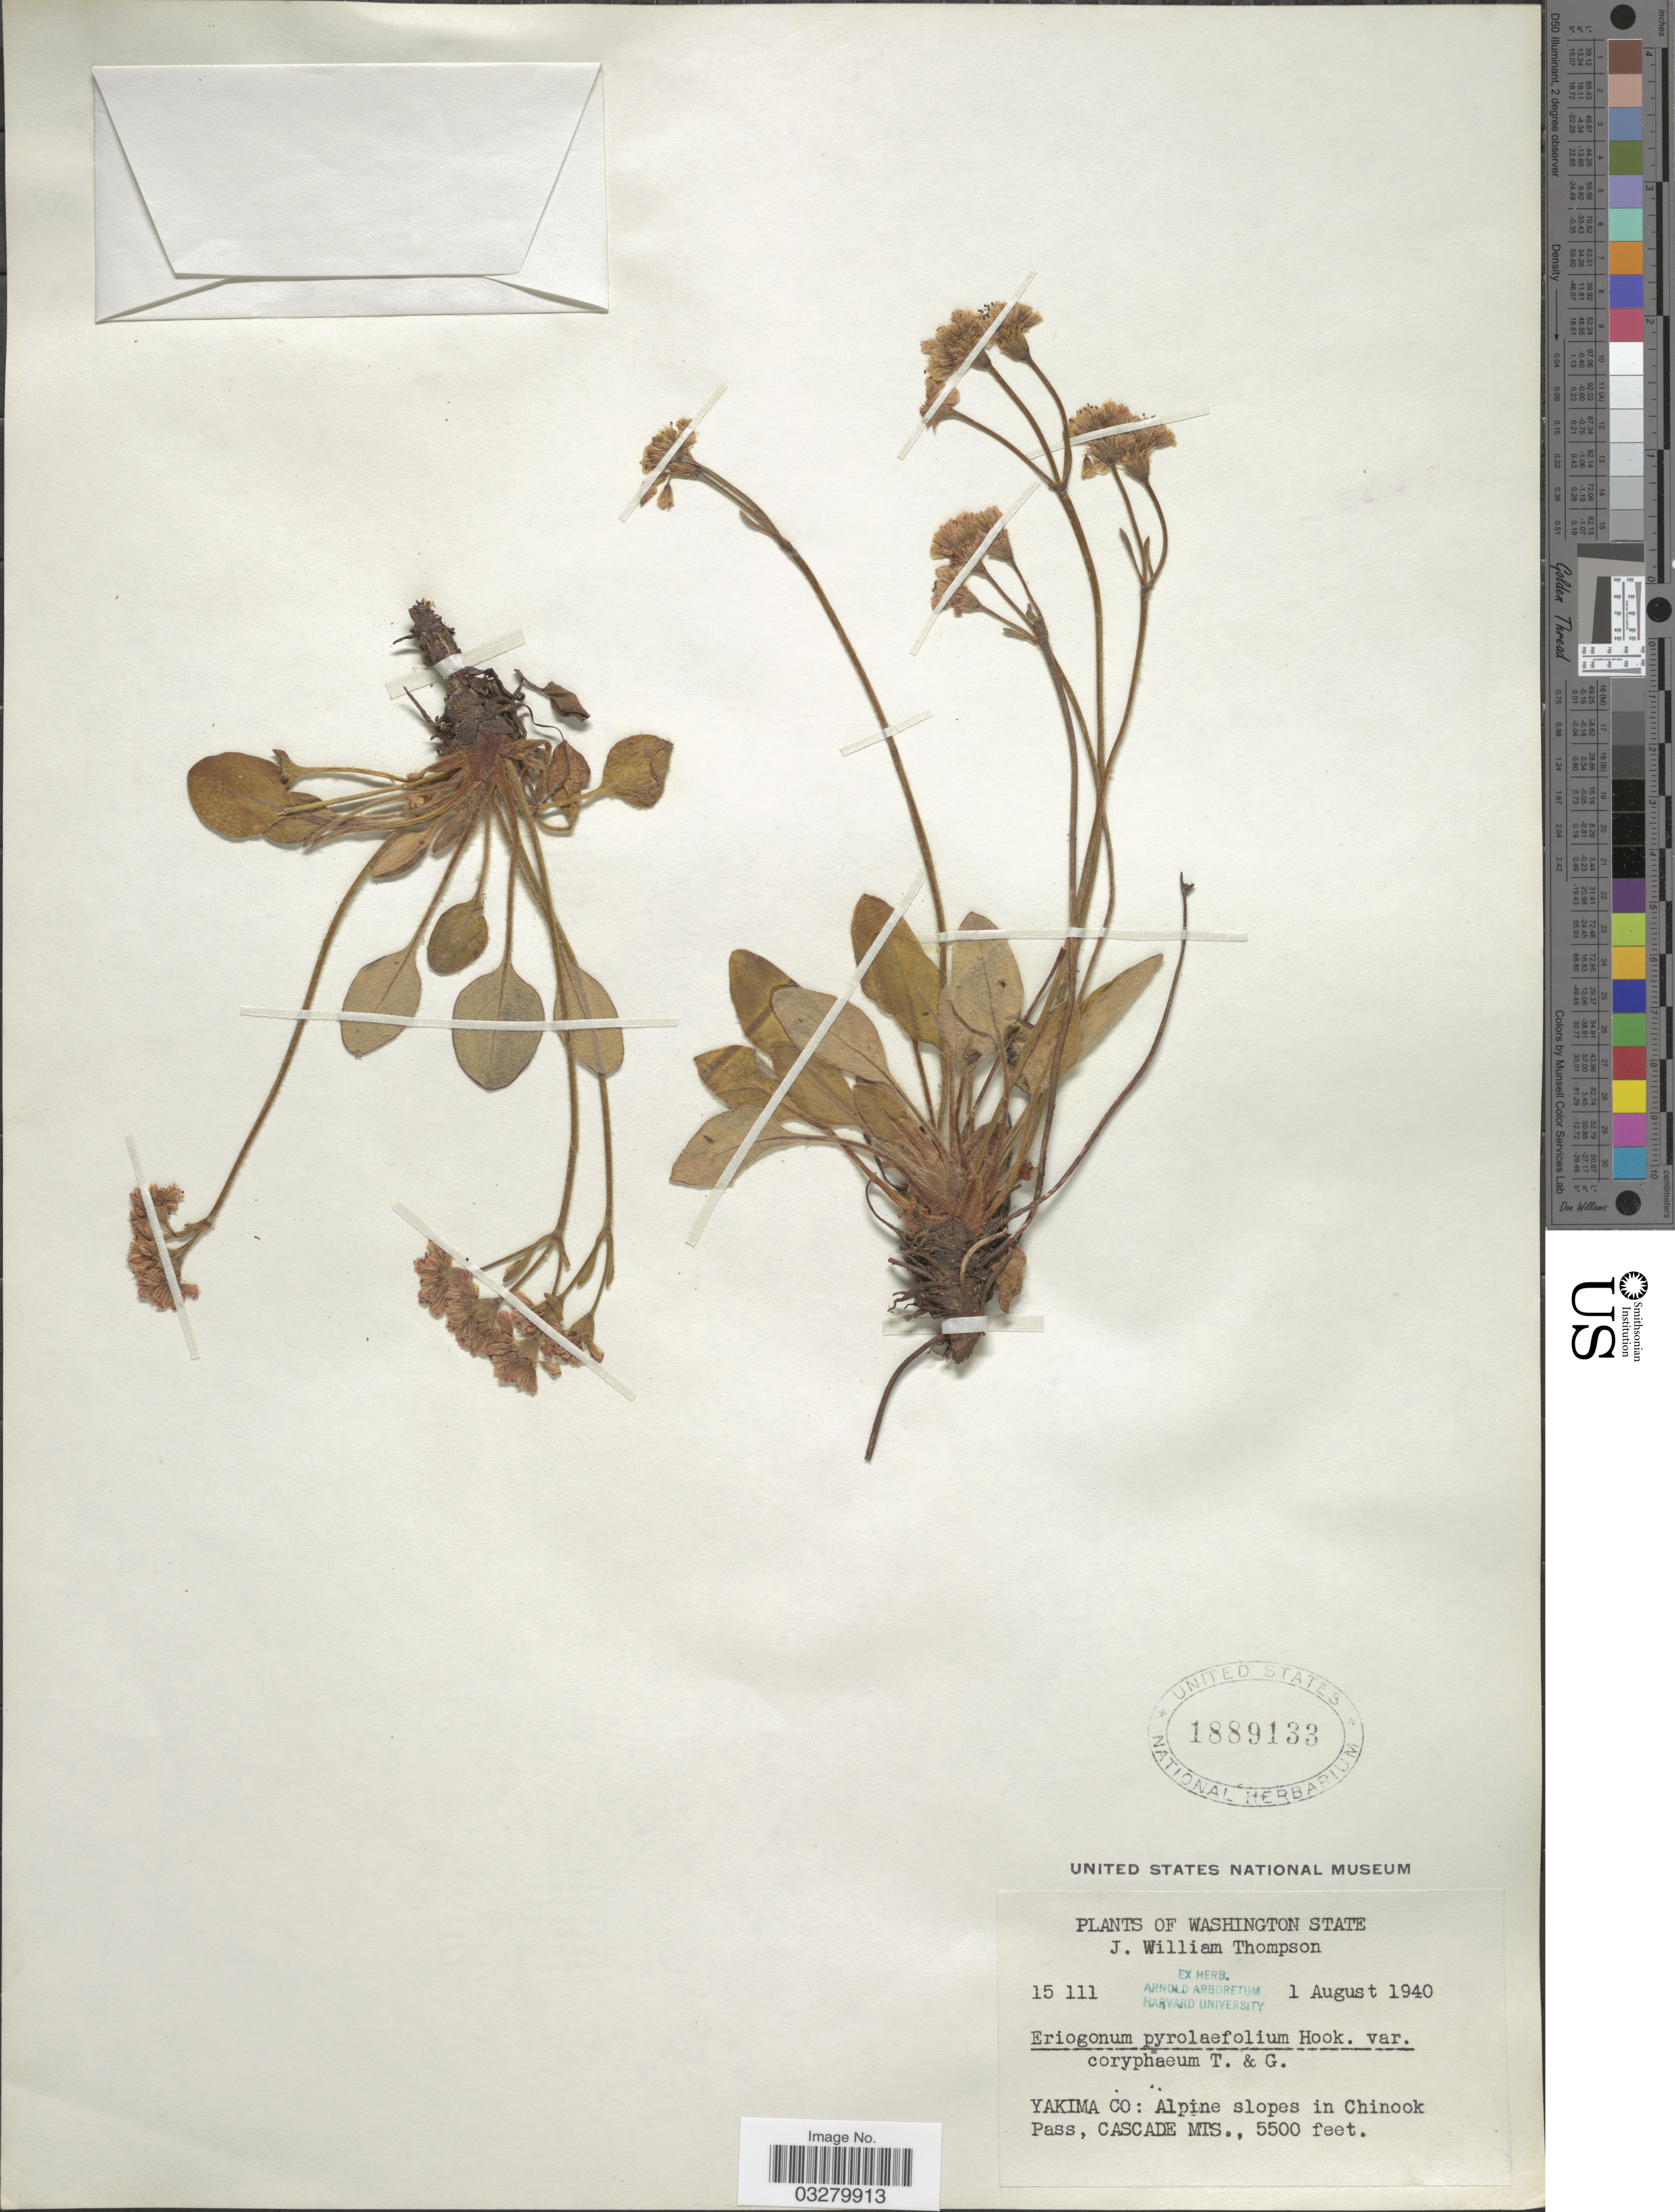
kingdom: Plantae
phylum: Tracheophyta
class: Magnoliopsida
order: Caryophyllales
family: Polygonaceae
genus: Eriogonum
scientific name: Eriogonum pyrolifolium var. coryphaeum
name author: Torr. & A. Gray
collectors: J. W. Thompson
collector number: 15111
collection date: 1940-08-01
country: United States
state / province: Washington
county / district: Yakima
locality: Yakima Co: Alpine slopes in Chinook Pass, Cascade Mts.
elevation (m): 1676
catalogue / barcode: US 1889133